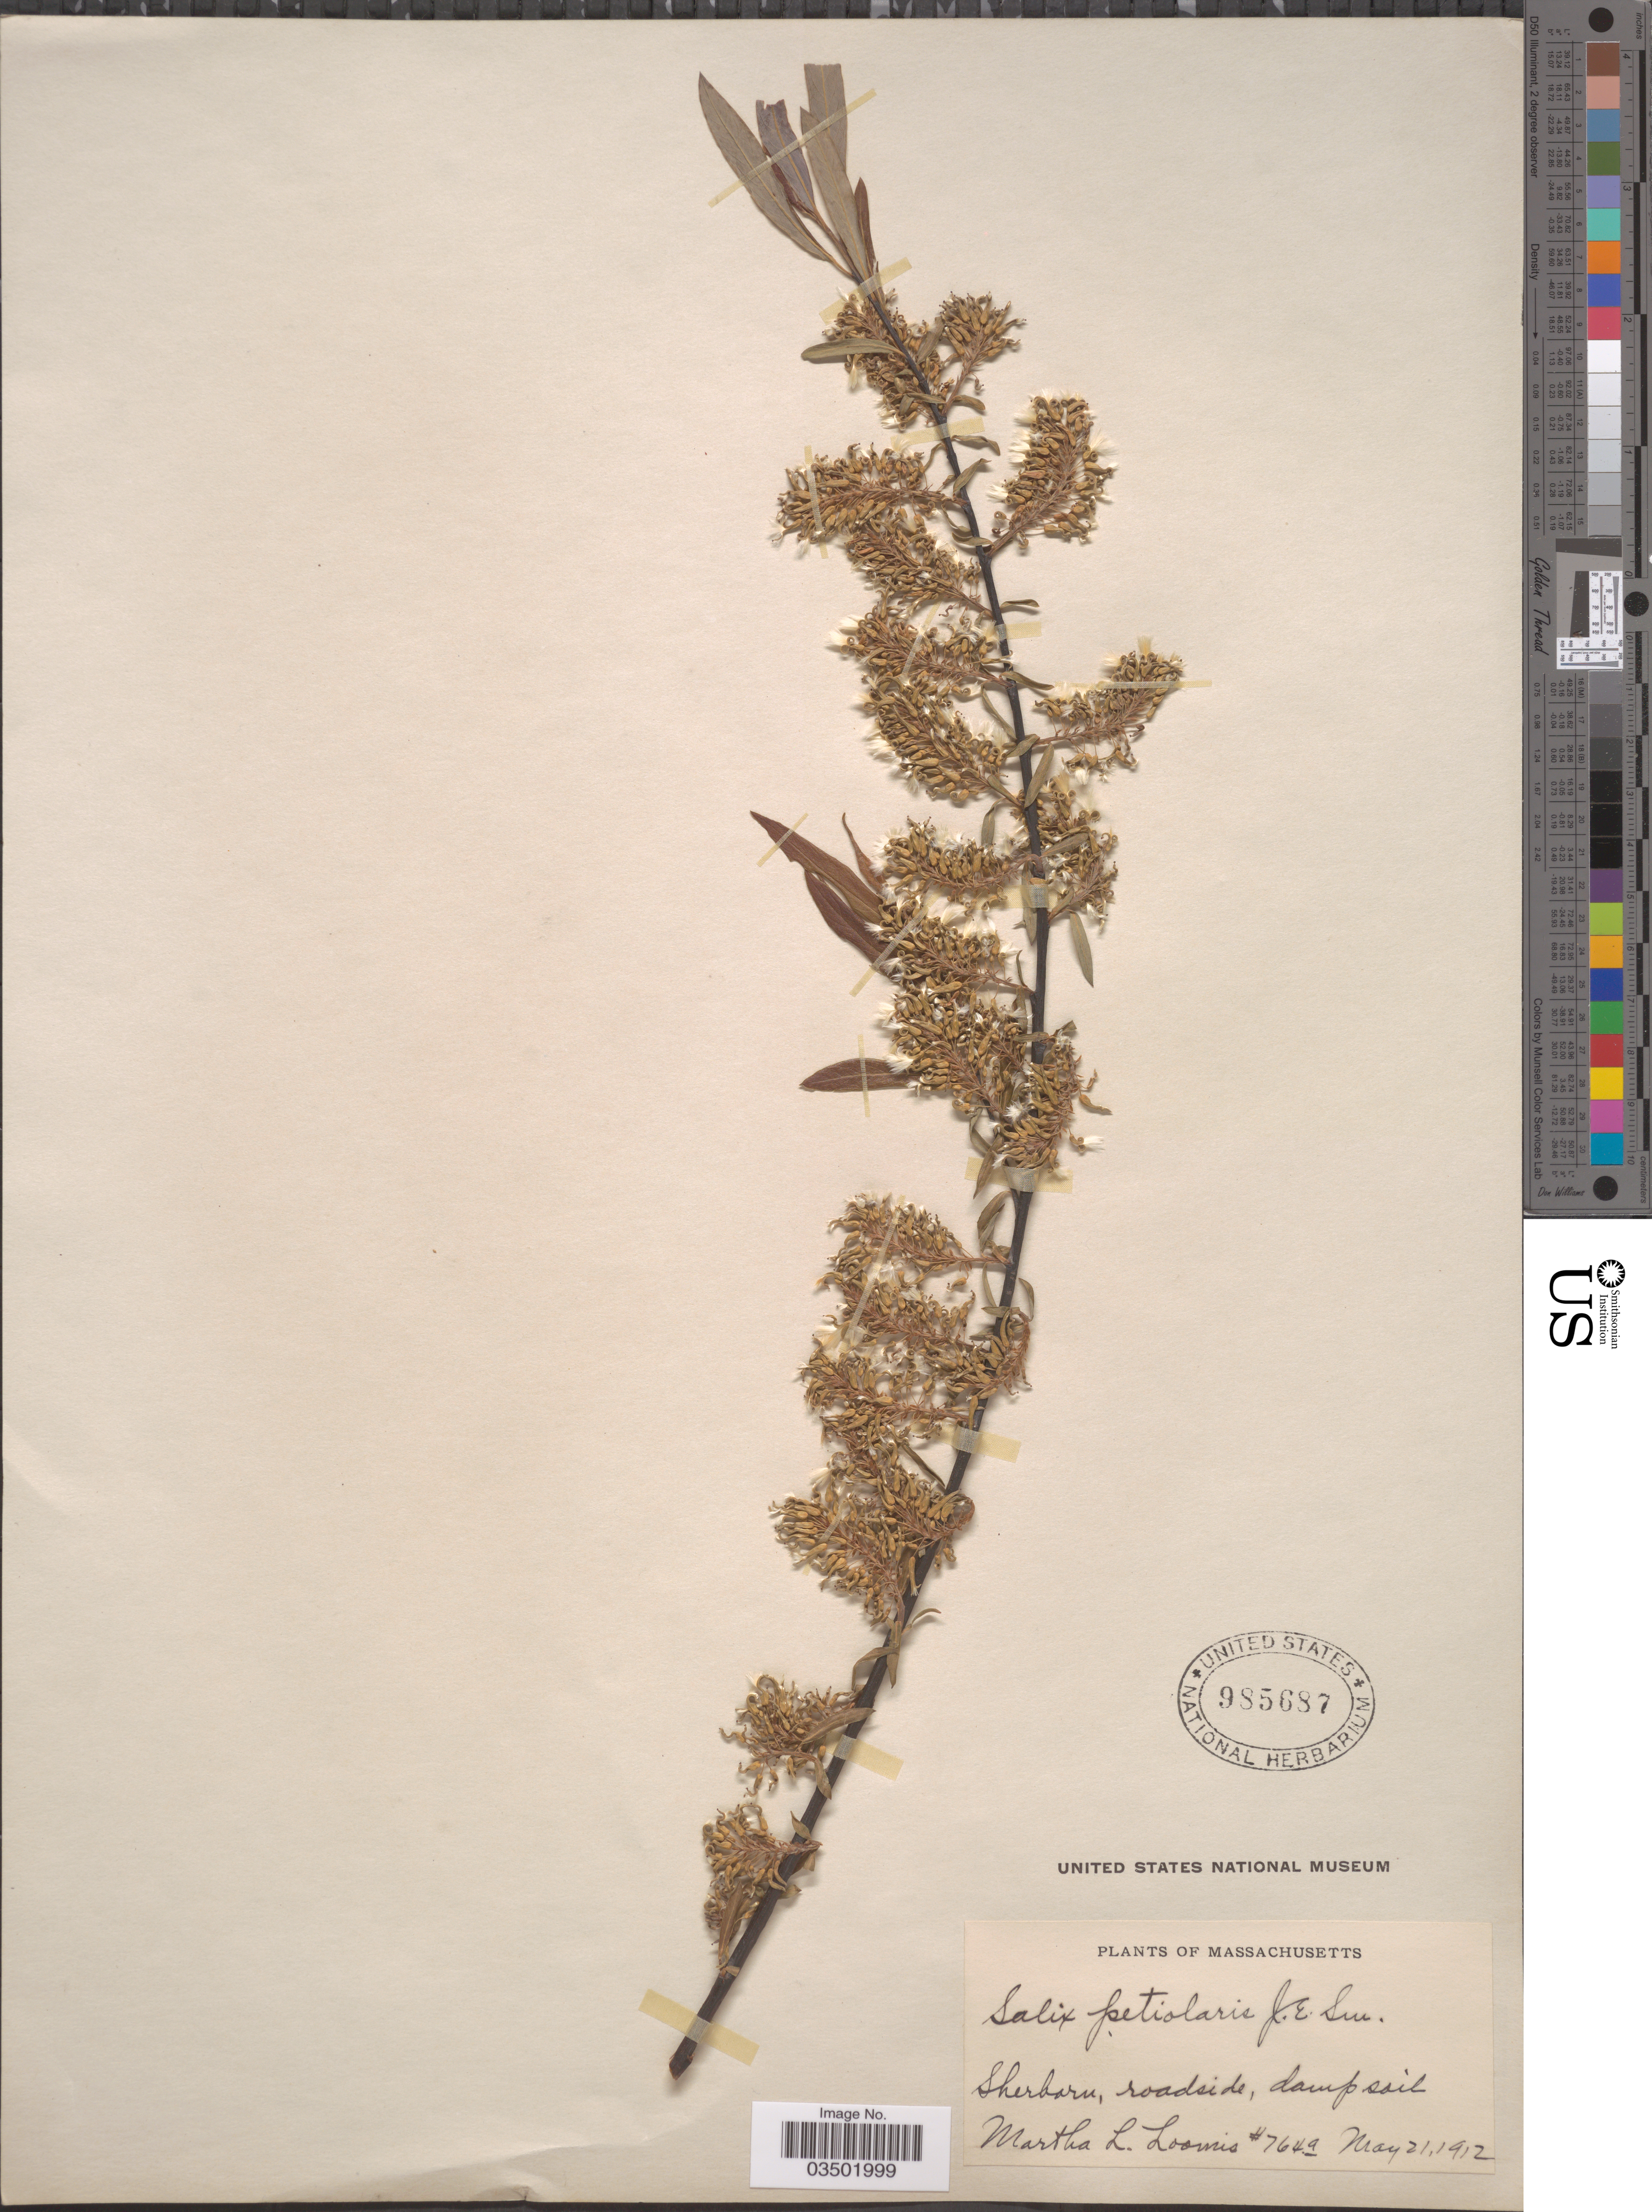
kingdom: Plantae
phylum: Tracheophyta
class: Magnoliopsida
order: Malpighiales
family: Salicaceae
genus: Salix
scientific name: Salix petiolaris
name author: Sm.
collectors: M. L. Loomis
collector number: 764a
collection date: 1912-05-21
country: United States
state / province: Massachusetts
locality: Sherborn.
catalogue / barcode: US 985687